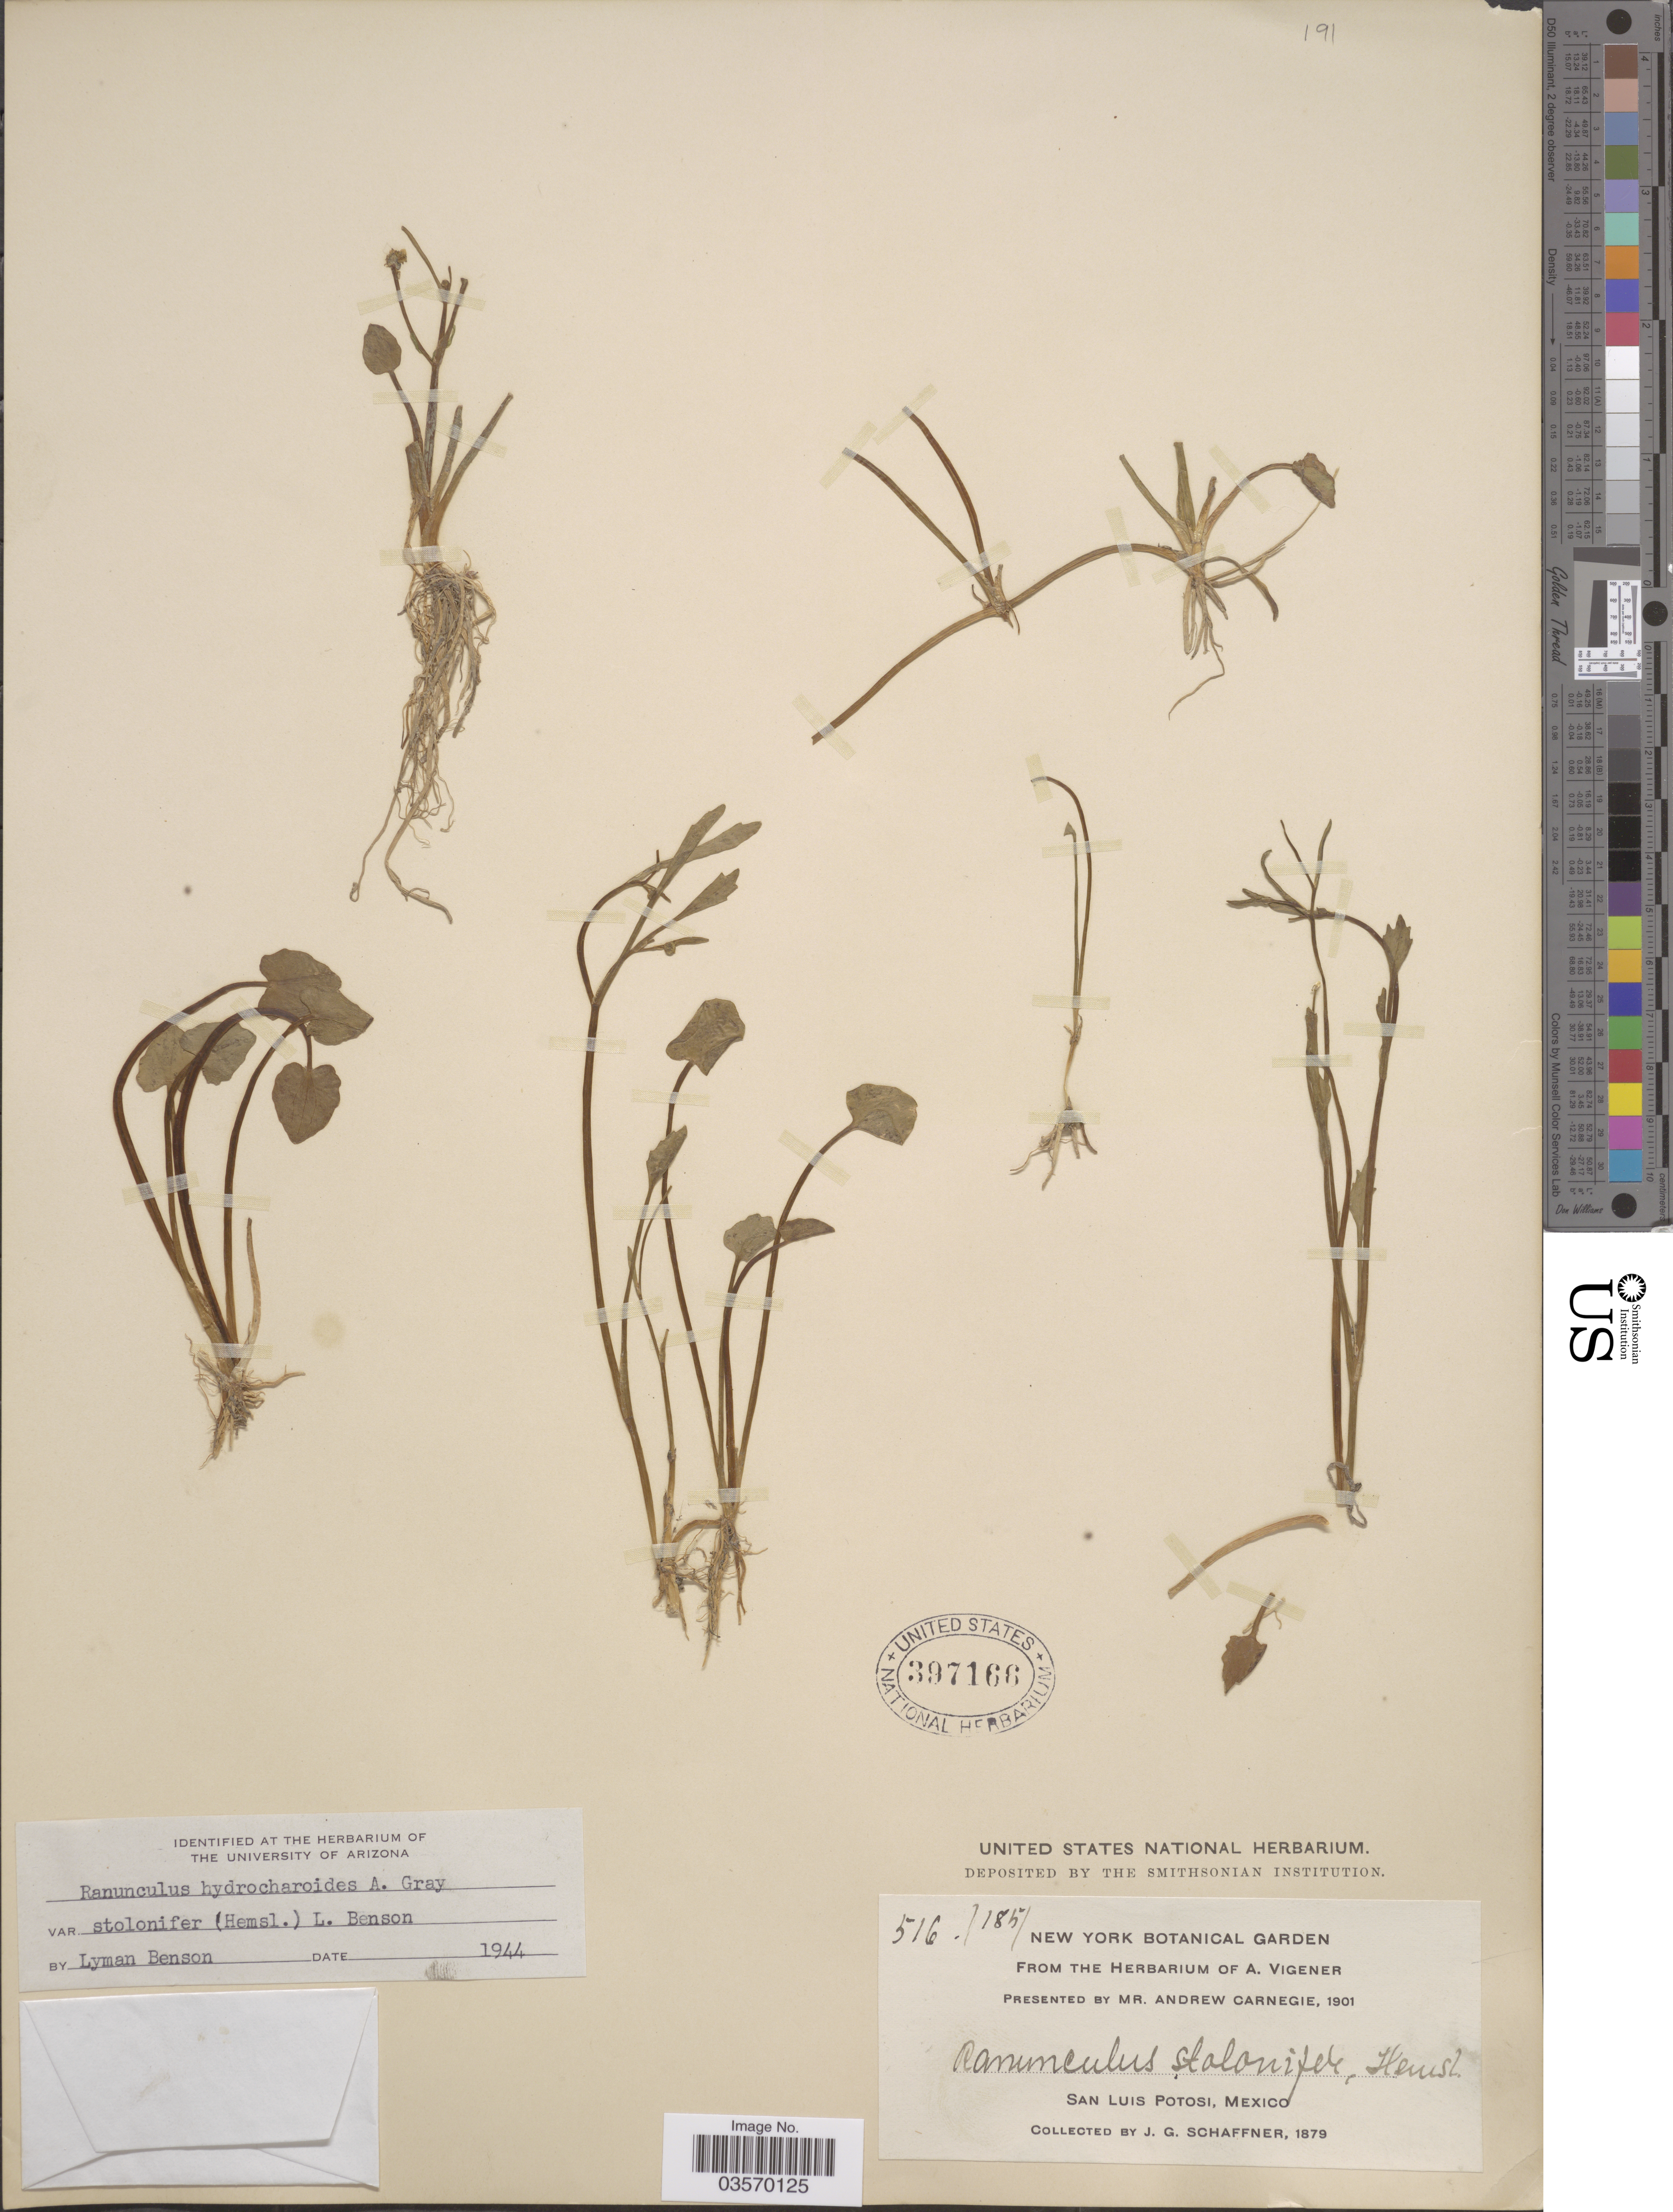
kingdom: Plantae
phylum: Tracheophyta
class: Magnoliopsida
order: Ranunculales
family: Ranunculaceae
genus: Ranunculus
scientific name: Ranunculus hydrocharoides var. stolonifer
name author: A. Gray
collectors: J. G. Schaffner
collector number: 516(185)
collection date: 1879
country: Mexico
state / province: San Luis Potosí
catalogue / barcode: US 397166